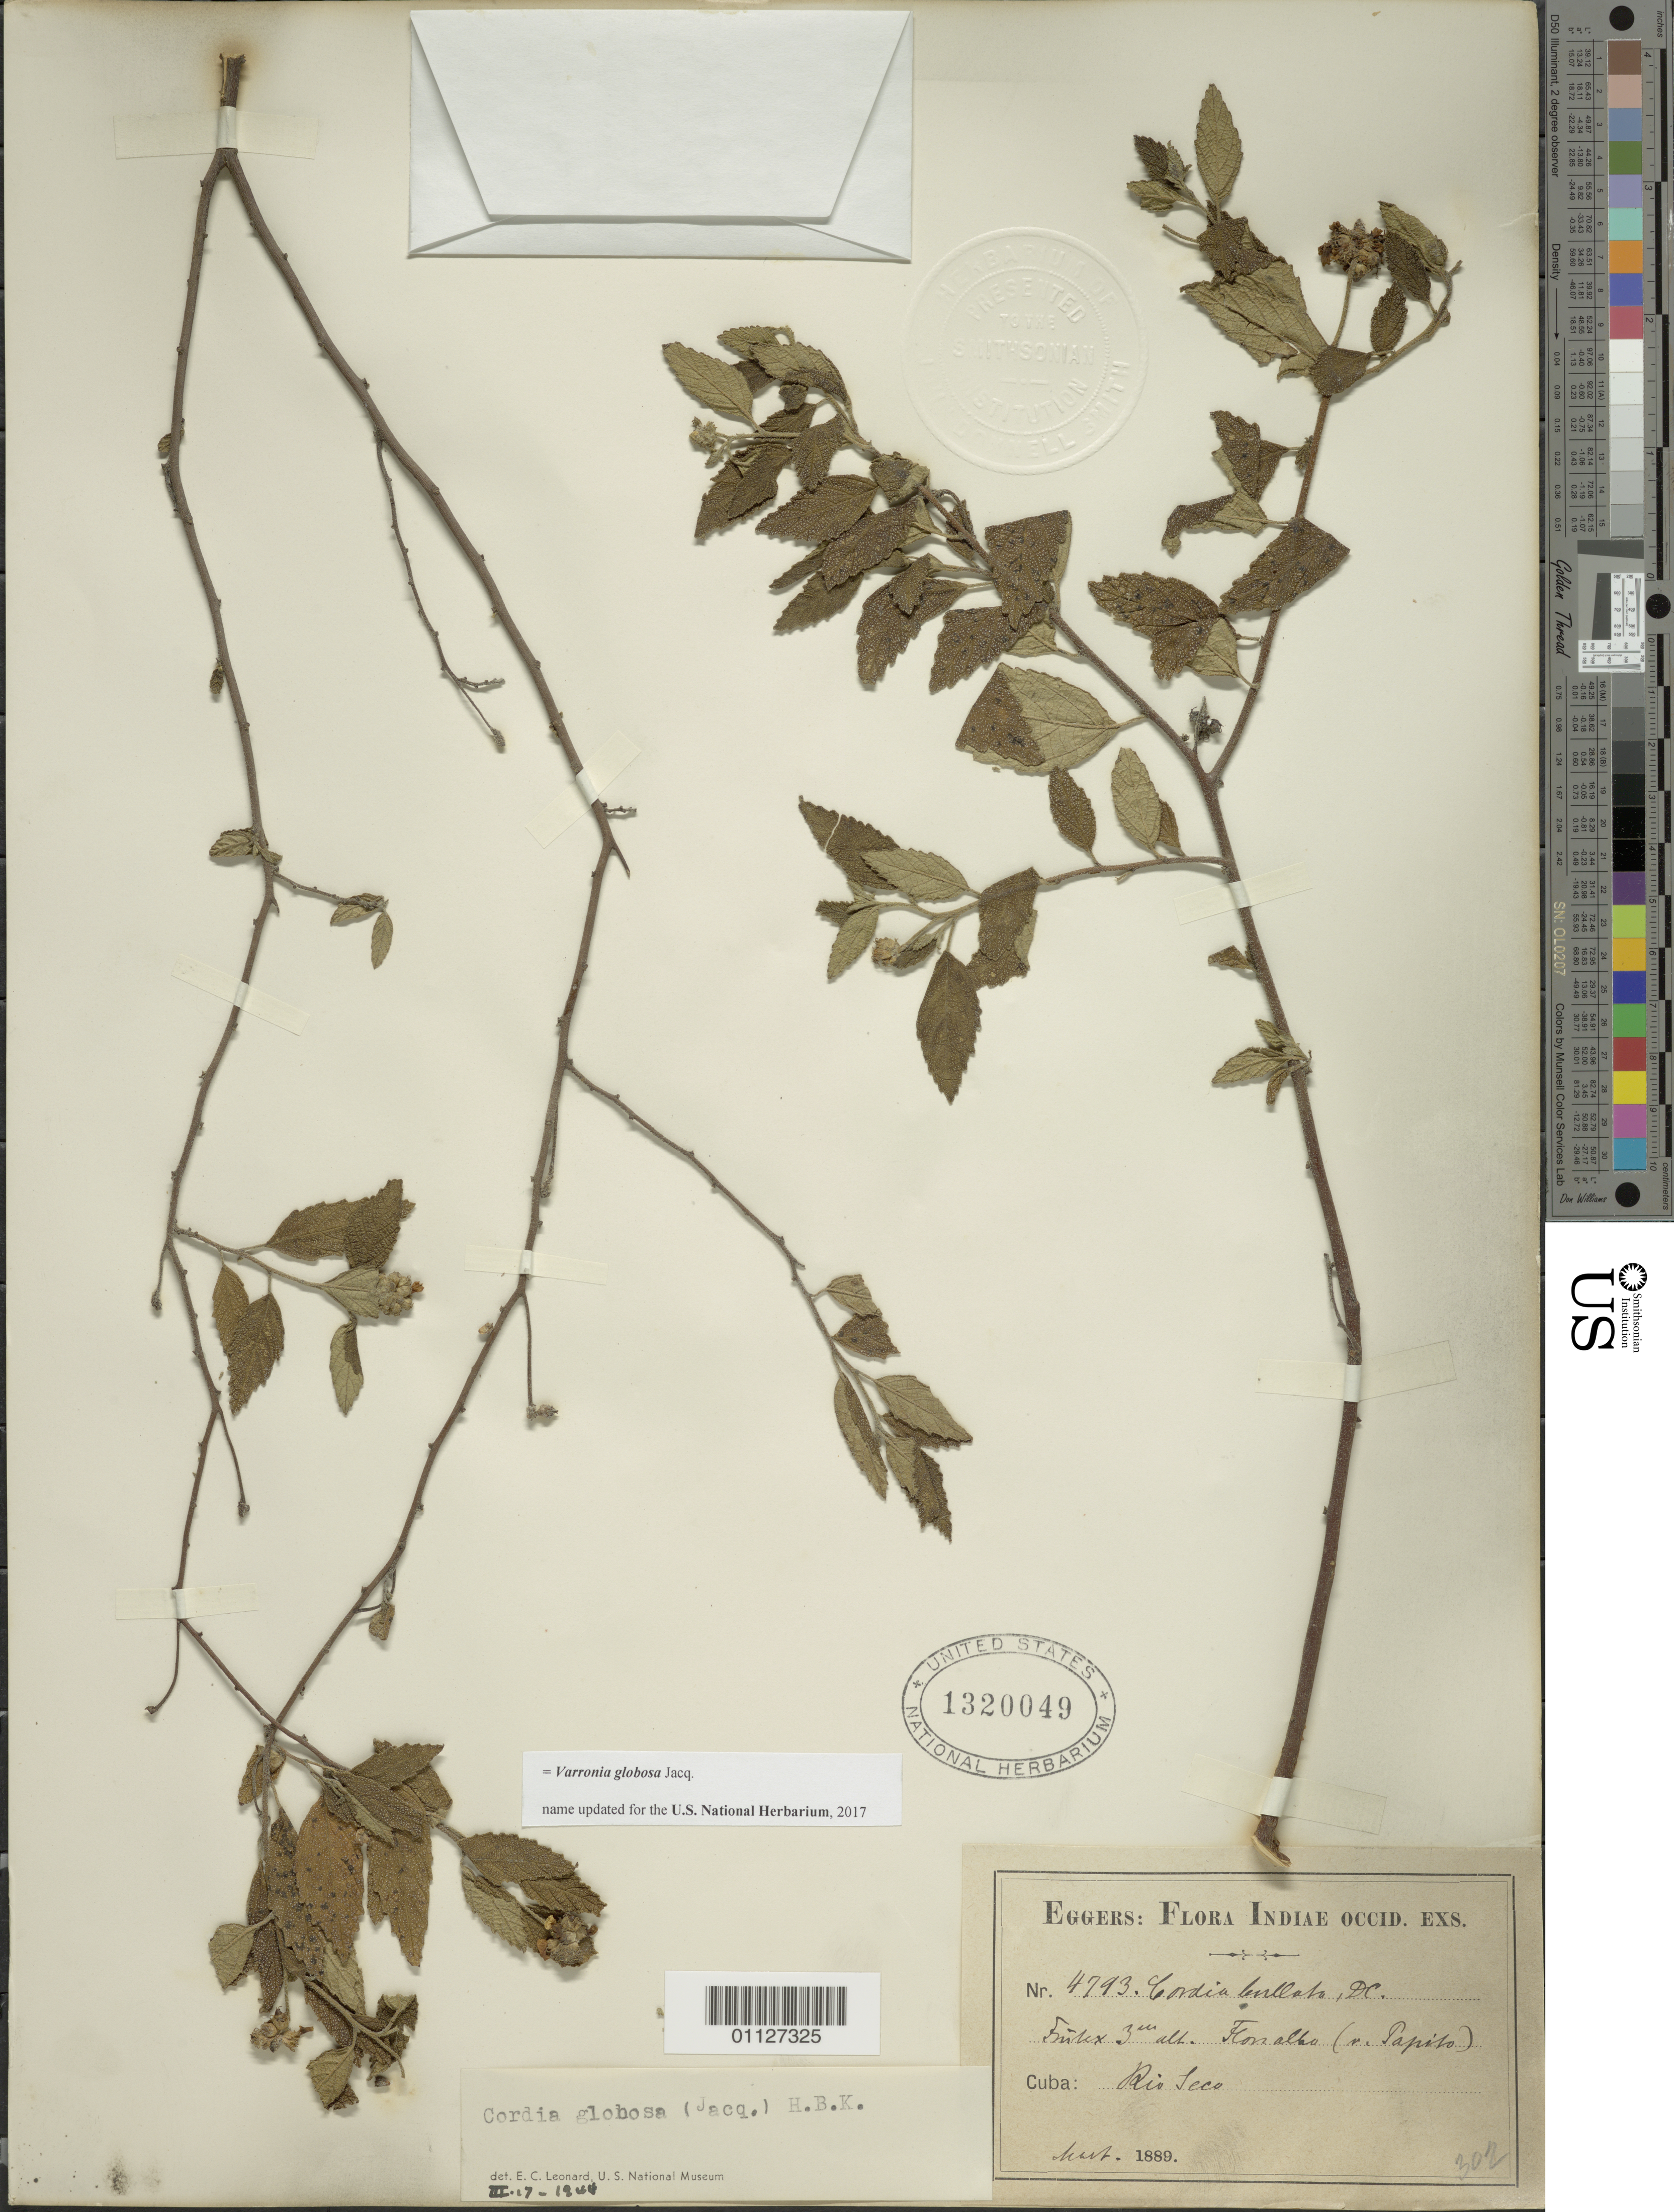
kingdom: Plantae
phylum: Tracheophyta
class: Magnoliopsida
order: Boraginales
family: Cordiaceae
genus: Varronia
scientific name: Varronia globosa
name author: Jacq.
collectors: H. F. A. von Eggers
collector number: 4793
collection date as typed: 01 Mar 1889 to 31 Mar 1889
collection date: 1889-03-01/1889-03-31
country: Cuba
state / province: Guantánamo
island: Cuba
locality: Rio Seco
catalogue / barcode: US 1320049